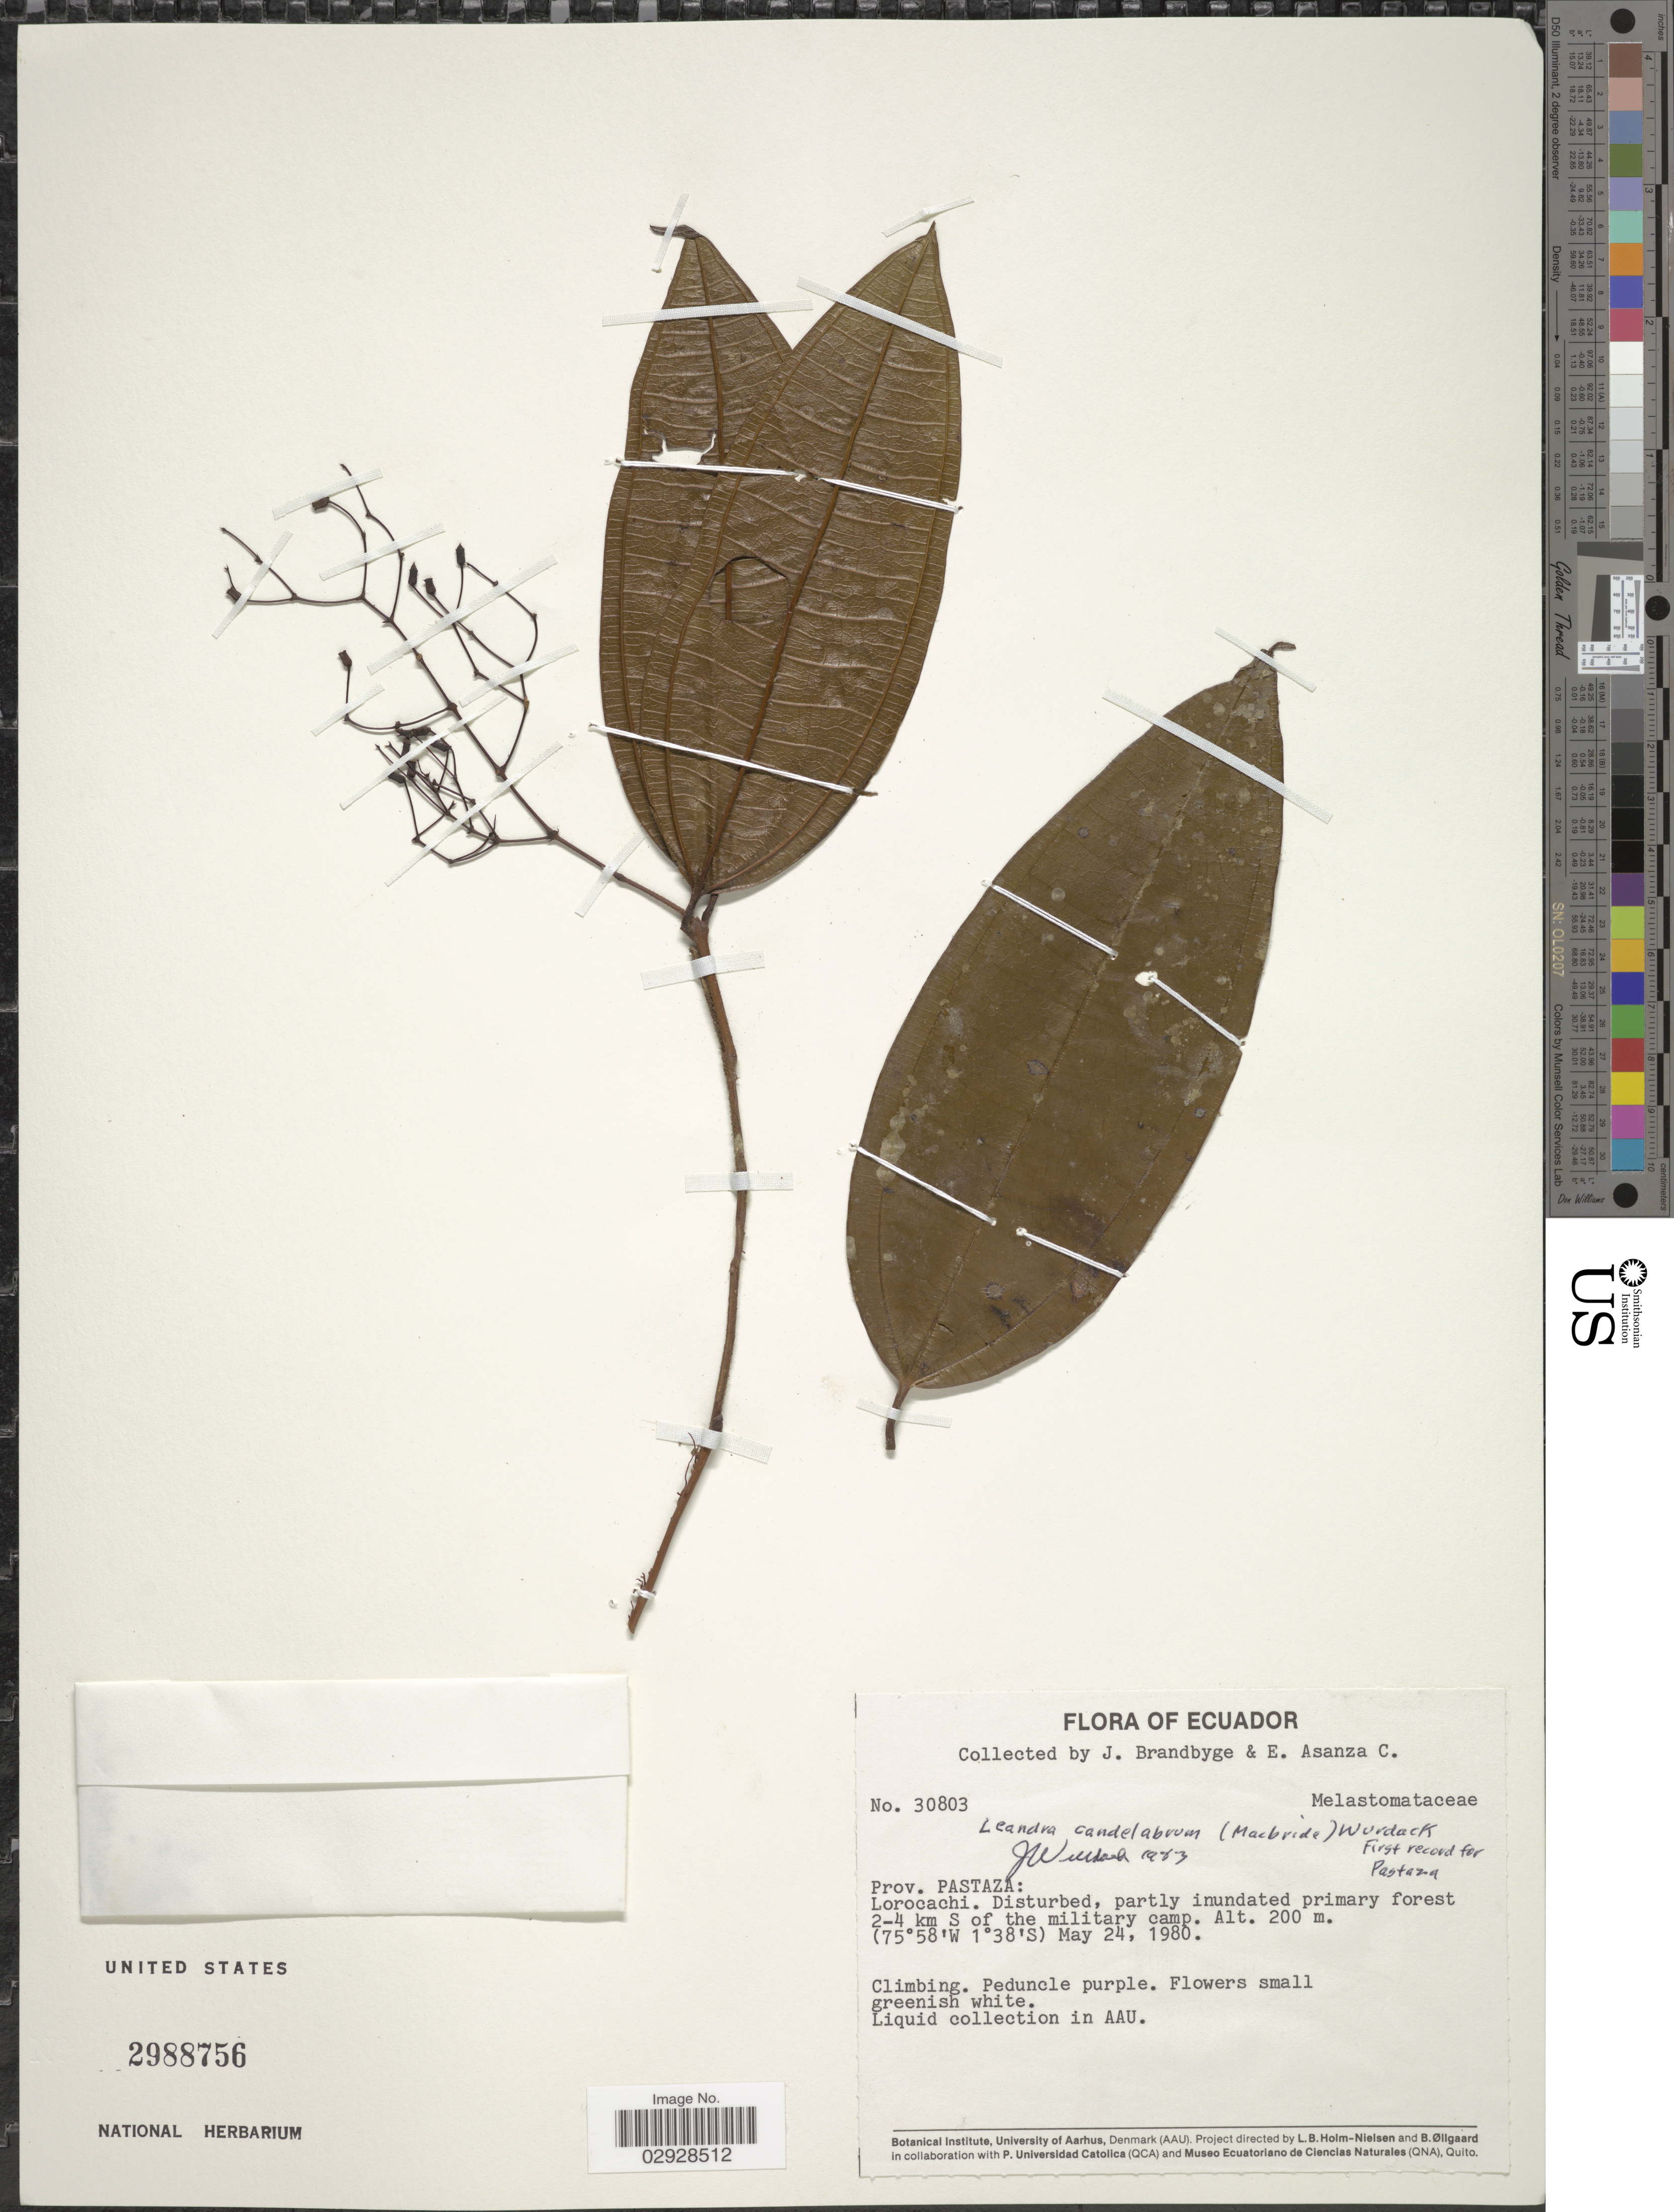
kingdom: Plantae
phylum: Tracheophyta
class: Magnoliopsida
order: Myrtales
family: Melastomataceae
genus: Leandra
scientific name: Leandra candelabrum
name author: (J.F. Macbr.) Wurdack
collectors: J. Brandbyge & E. Asanza C.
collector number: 30803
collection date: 1980-05-24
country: Ecuador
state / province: Pastaza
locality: Lorocachi, 2-4 km S of the military camp.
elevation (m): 200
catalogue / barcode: US 2988756